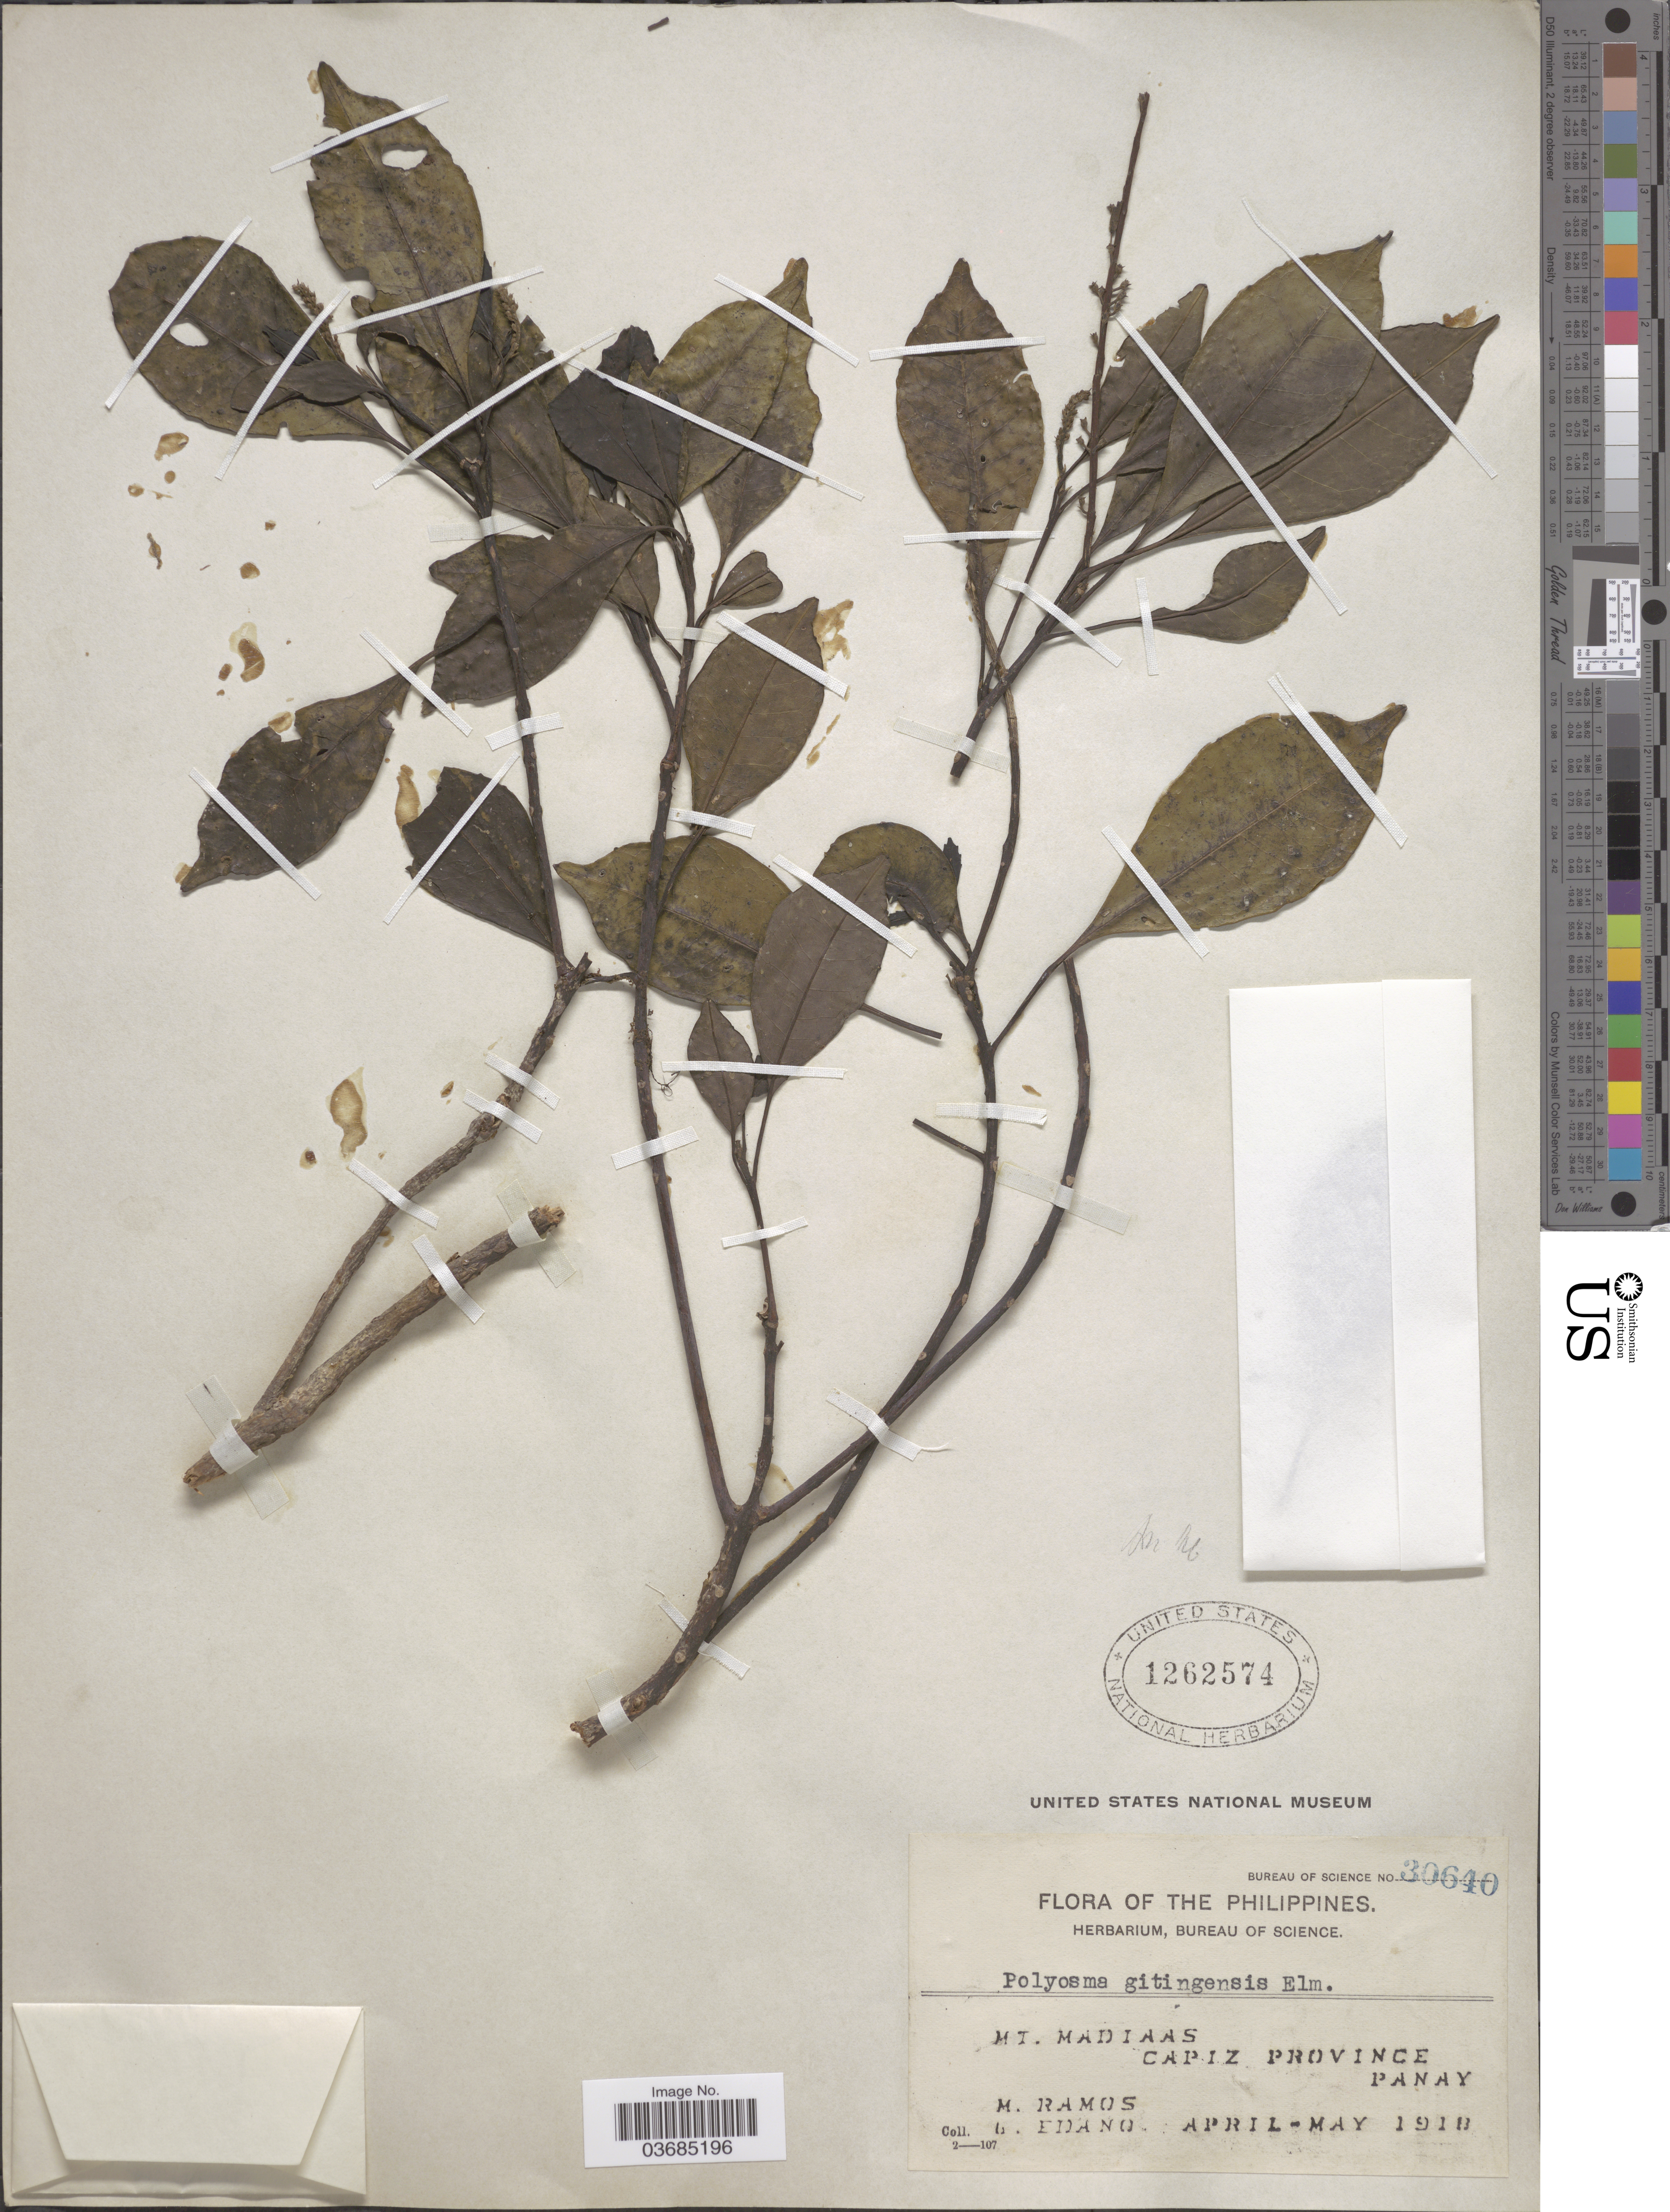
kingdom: Plantae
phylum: Tracheophyta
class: Magnoliopsida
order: Escalloniales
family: Escalloniaceae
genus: Polyosma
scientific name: Polyosma gitingensis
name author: Elmer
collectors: M. Ramos & G. Edaño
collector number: Bureau of Science 30640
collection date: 1918-04/1918-05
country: Philippines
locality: Mt. Madiaas, Capiz Province, Panay.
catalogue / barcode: US 1262574